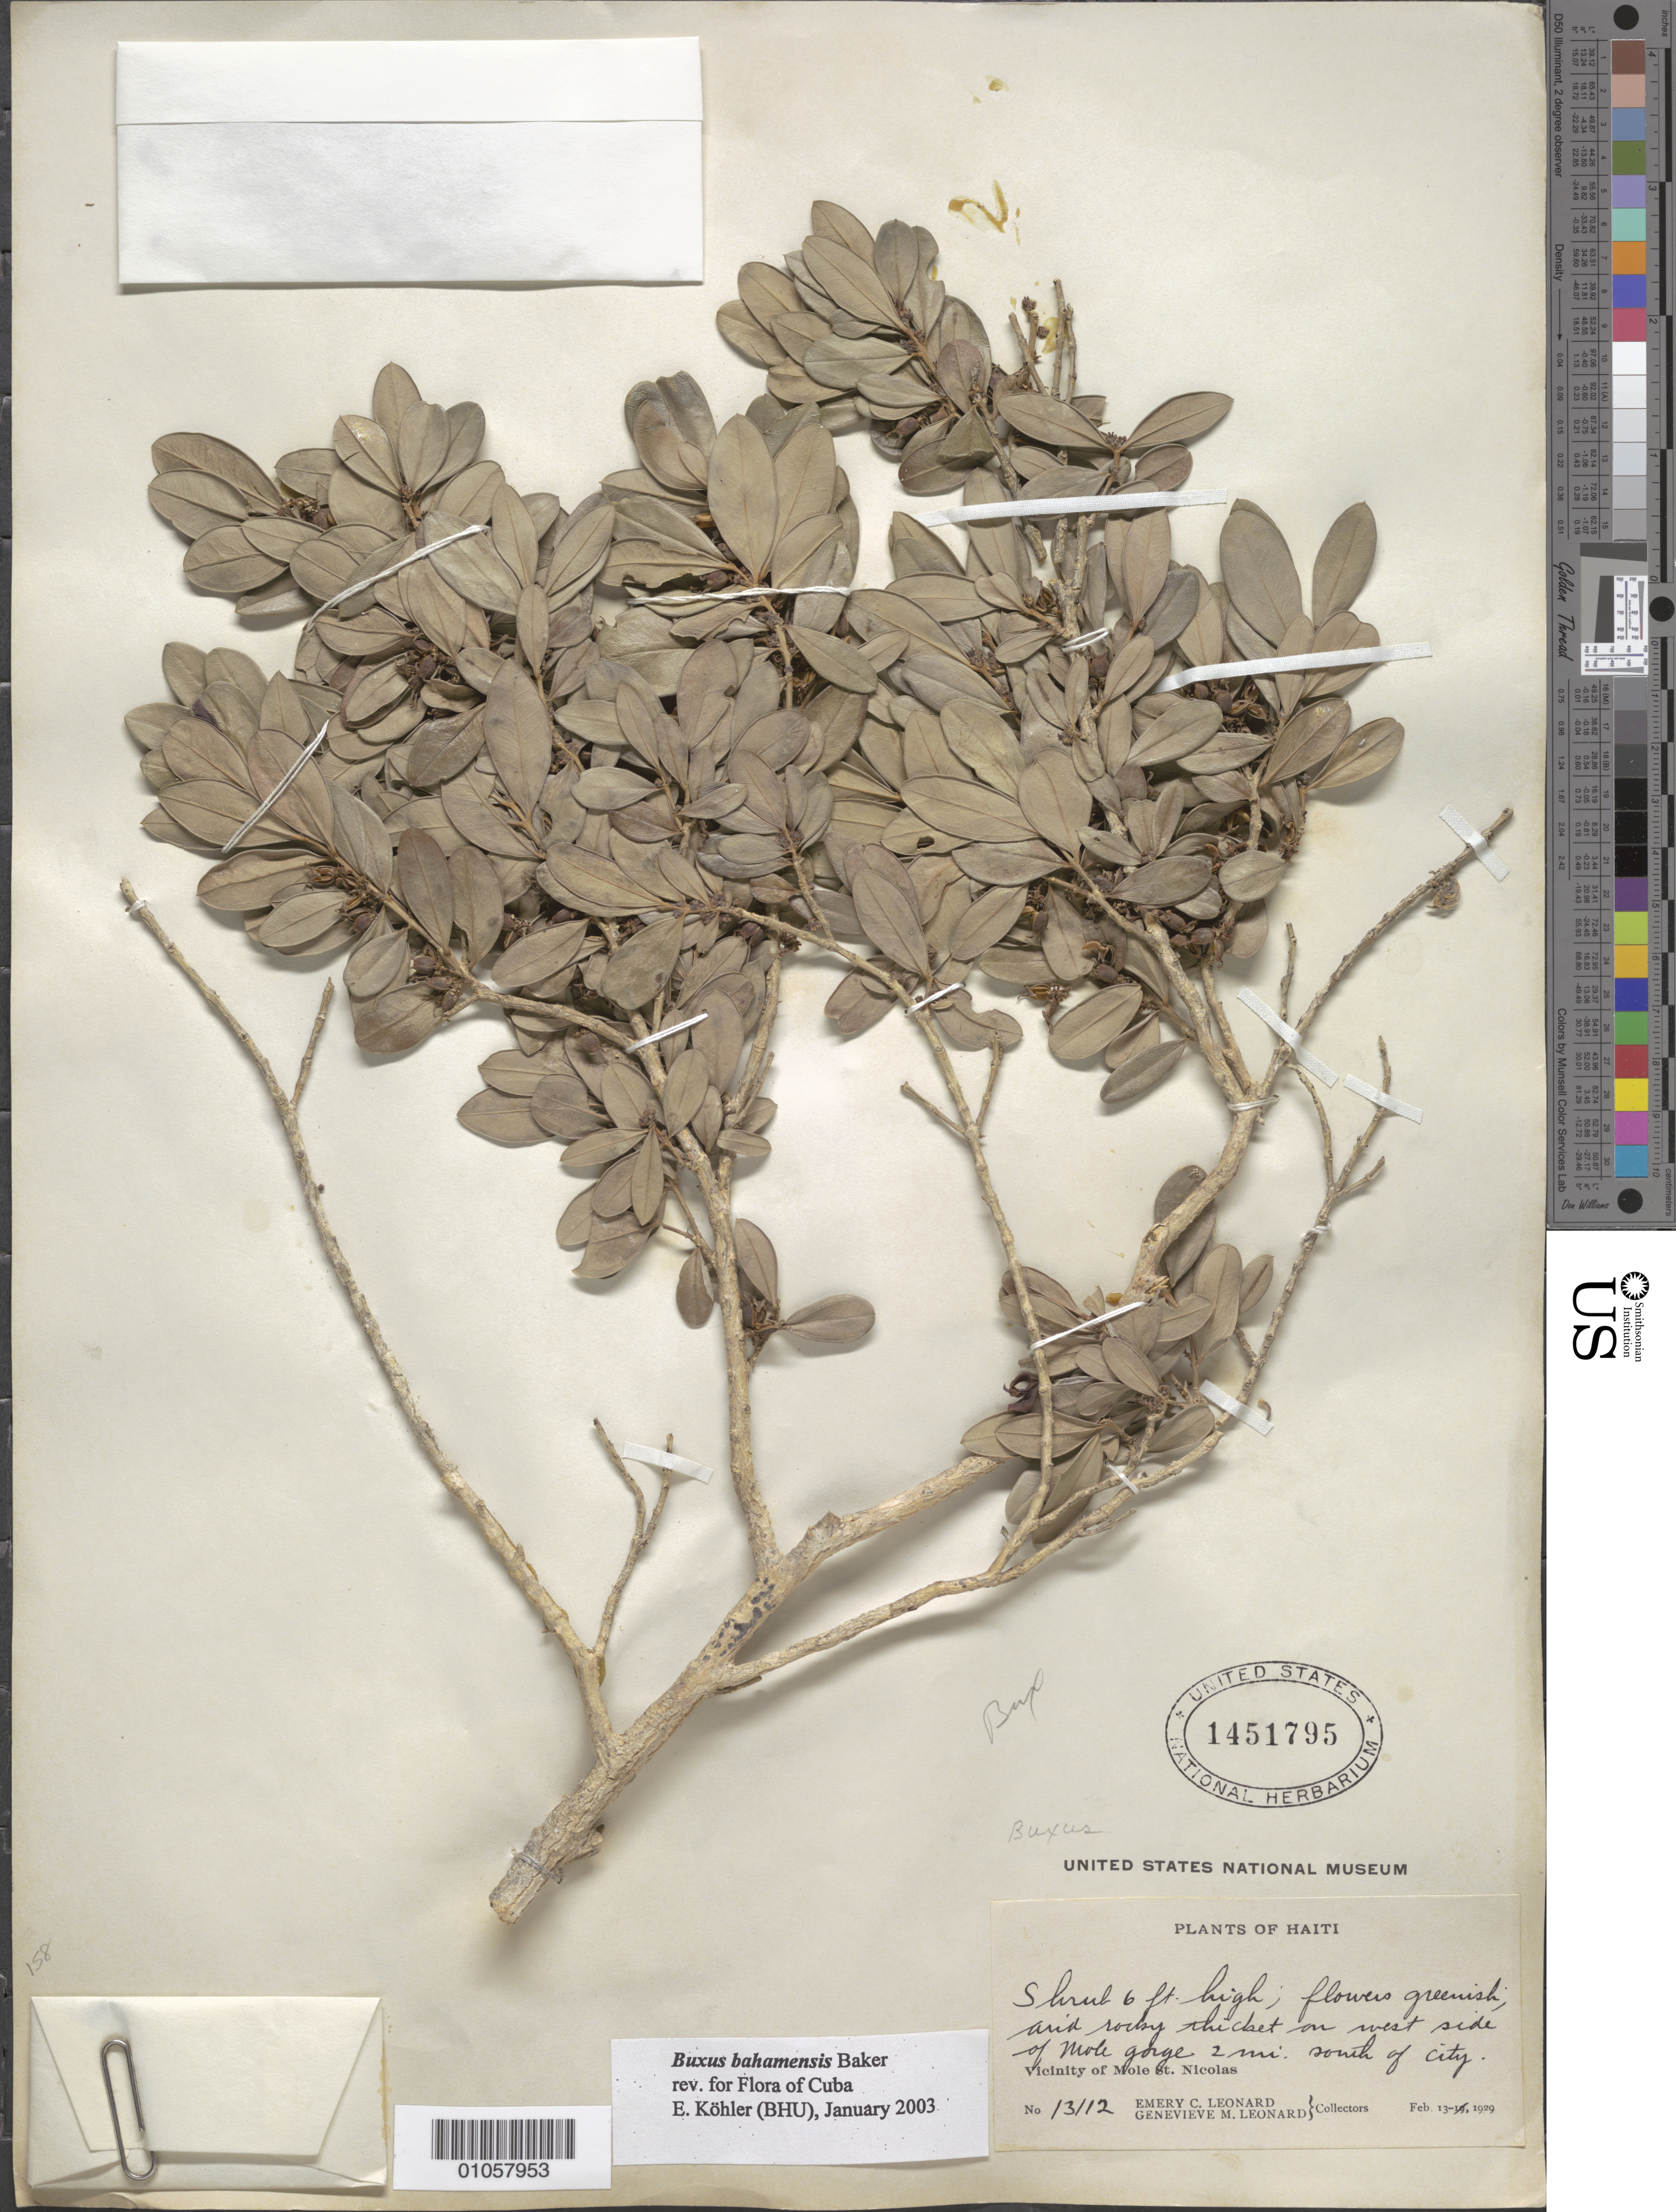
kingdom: Plantae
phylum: Tracheophyta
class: Magnoliopsida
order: Buxales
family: Buxaceae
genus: Buxus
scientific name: Buxus bahamensis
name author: Baker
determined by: Kohler, E.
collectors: E. C. Leonard & G. M. Leonard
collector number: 13112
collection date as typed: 13 Feb 1929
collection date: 1929-02-13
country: Haiti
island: Hispaniola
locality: Mole St. Nicolas; Mole Gorge, on west side , 2 miles S of the city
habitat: Arid rocky thicket on west side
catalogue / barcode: US 1451795